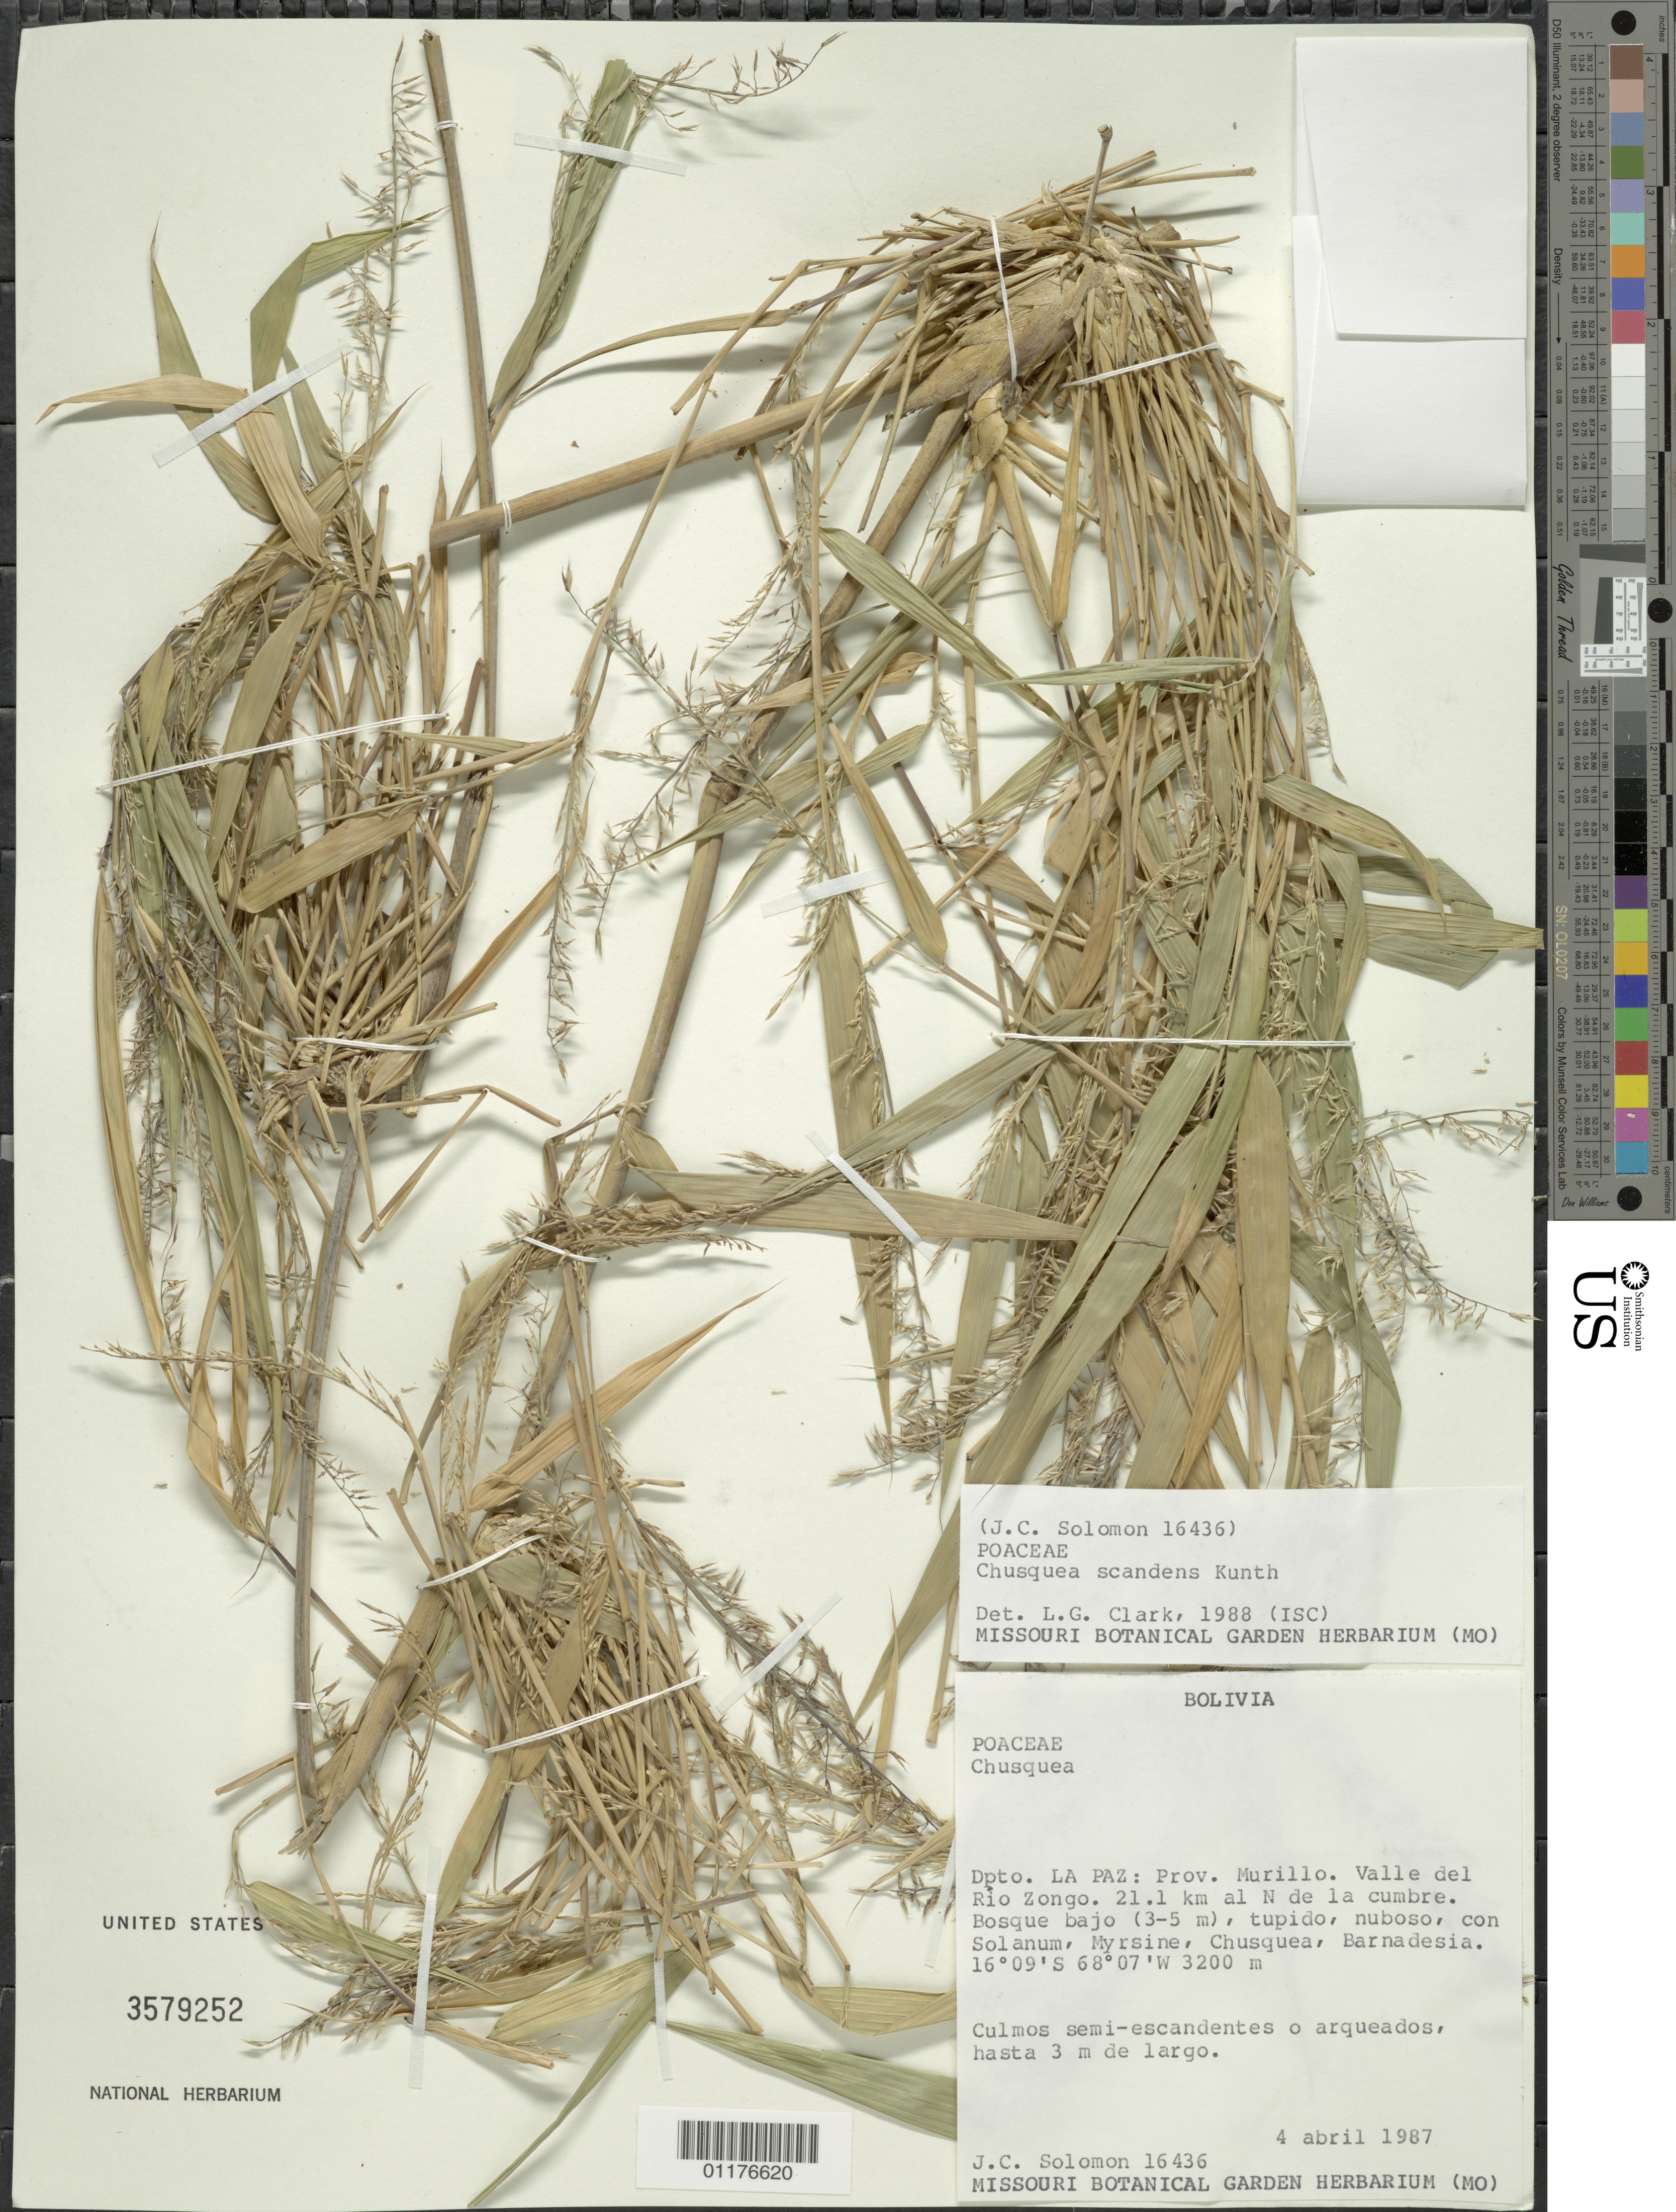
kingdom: Plantae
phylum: Tracheophyta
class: Liliopsida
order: Poales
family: Poaceae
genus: Chusquea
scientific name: Chusquea scandens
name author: Kunth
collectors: J. C. Solomon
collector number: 16436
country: Bolivia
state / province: La Páz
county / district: Murillo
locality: Vaslle del Rio Zongo, N de la cumbre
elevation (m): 3200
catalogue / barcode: US 3579252